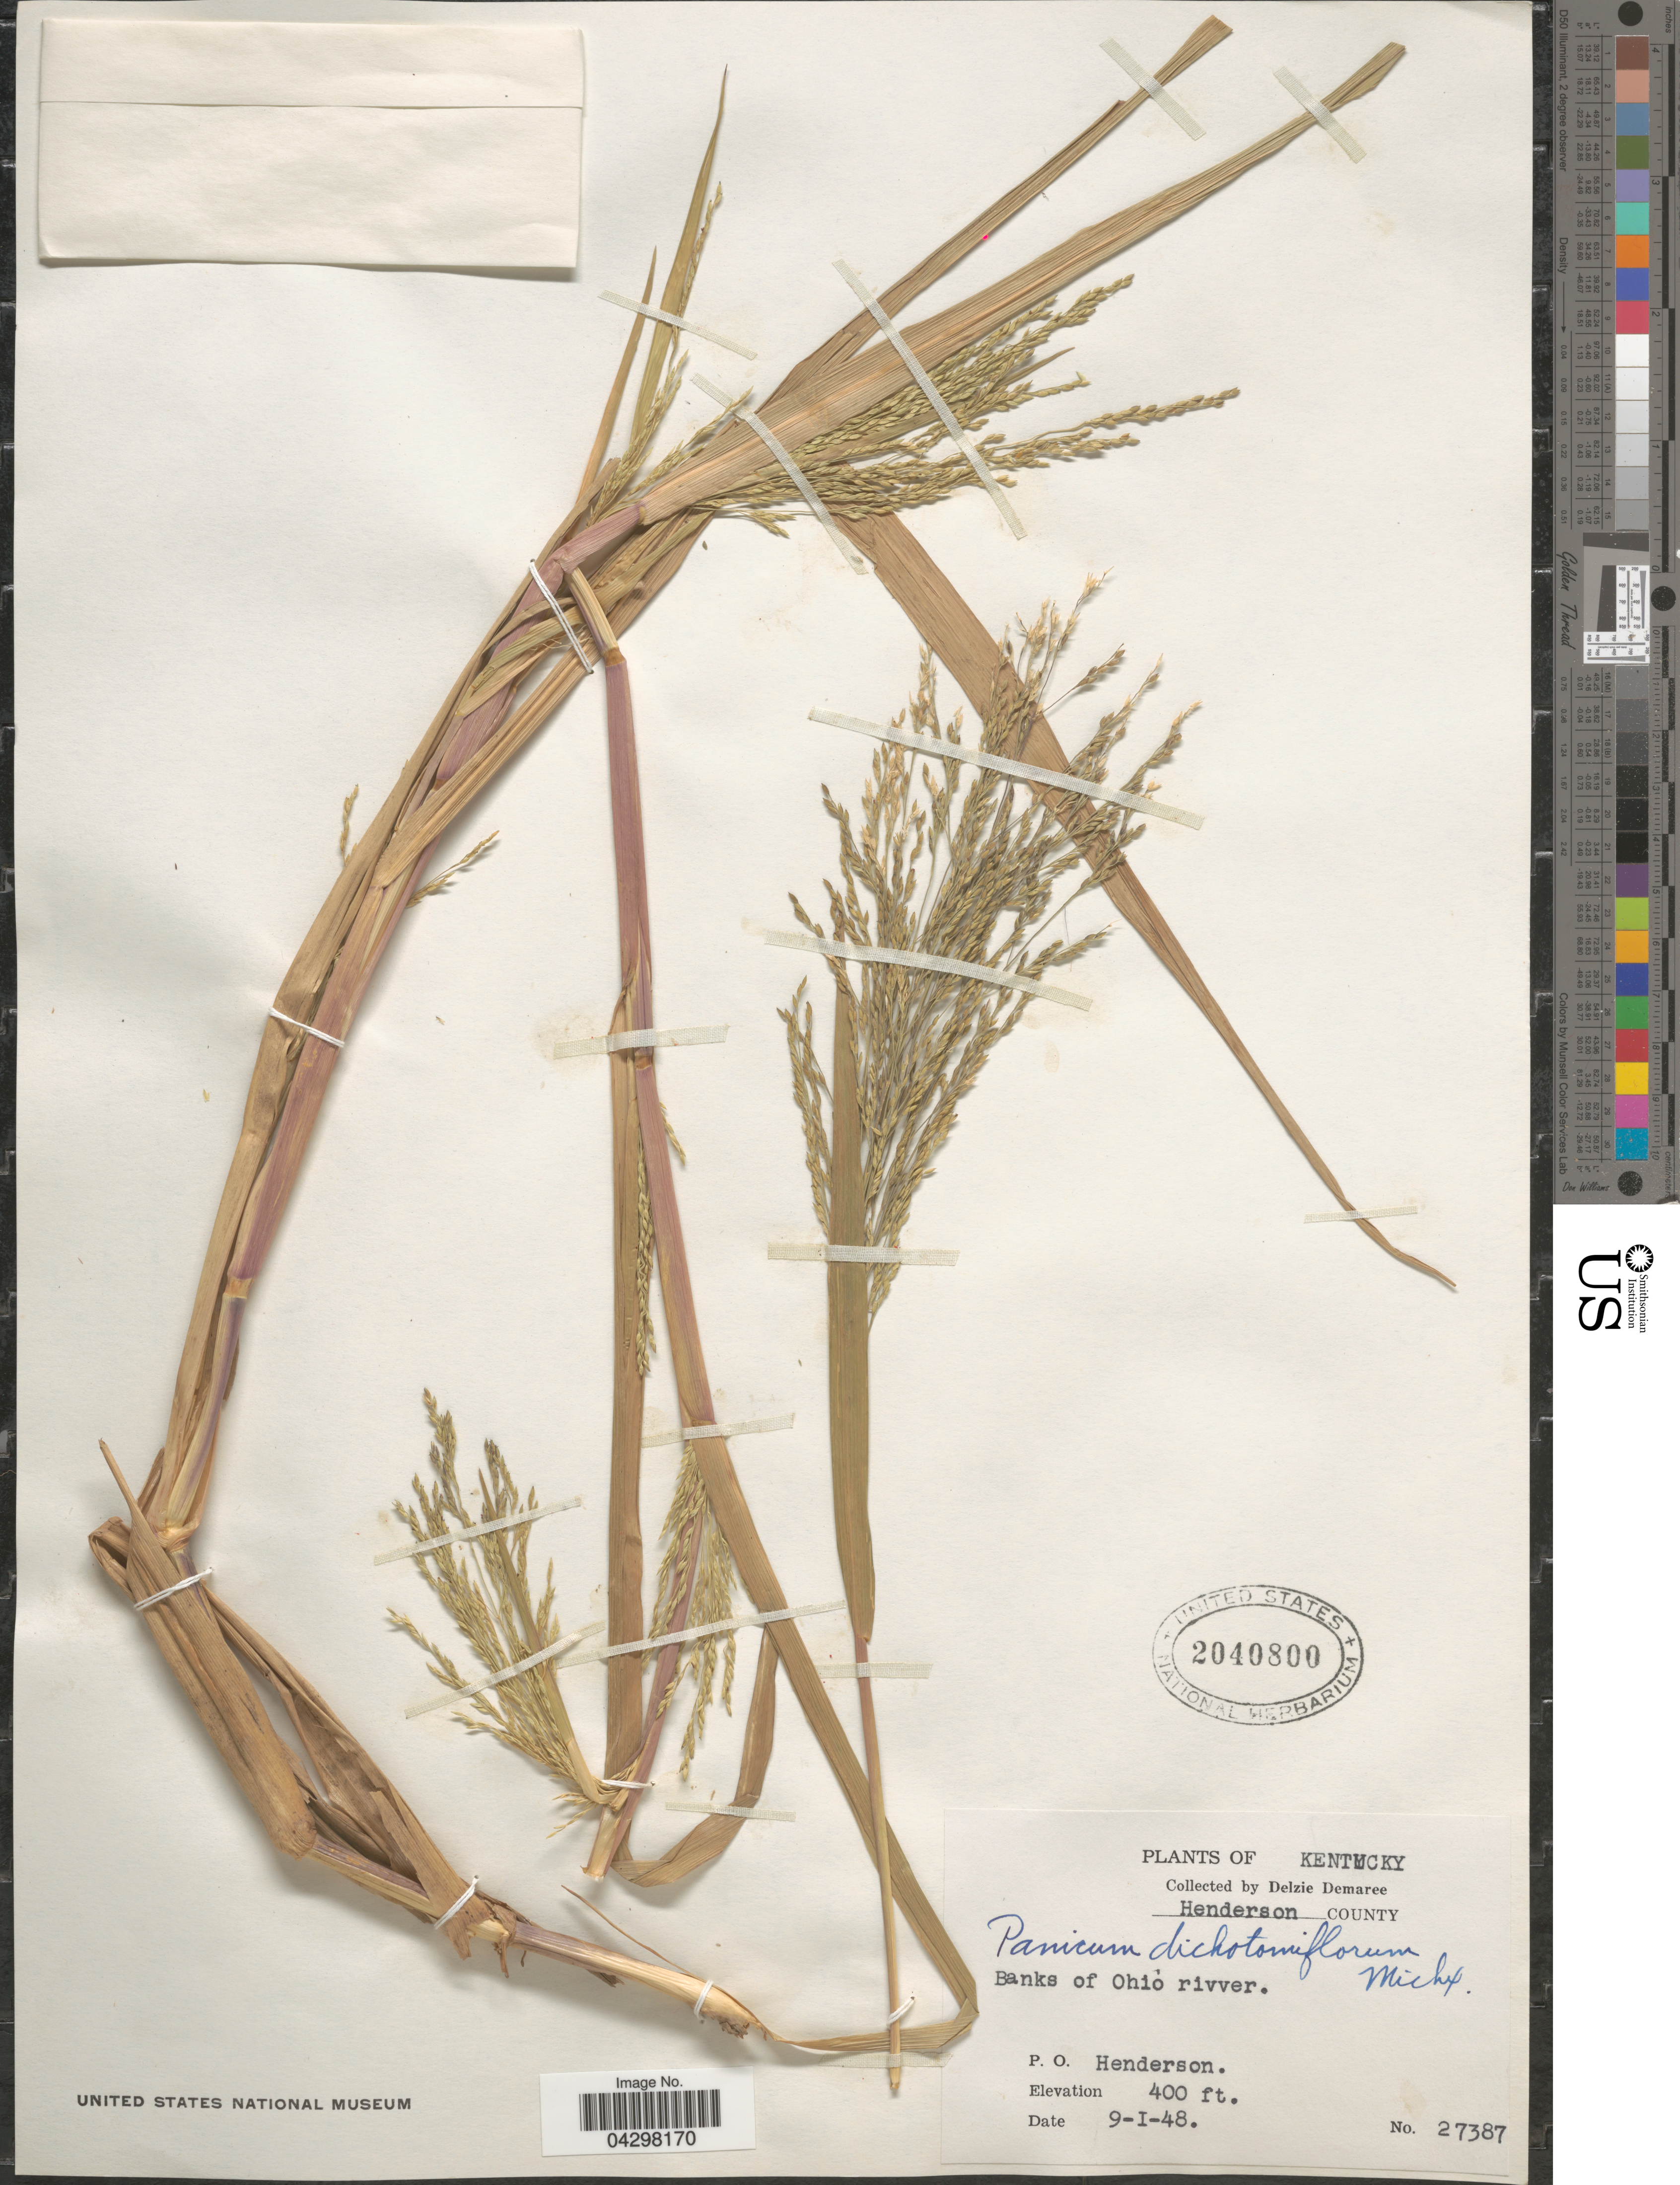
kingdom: Plantae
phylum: Tracheophyta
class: Liliopsida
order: Poales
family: Poaceae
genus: Panicum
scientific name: Panicum dichotomiflorum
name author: Michx.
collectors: D. Demaree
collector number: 27387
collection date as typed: Transcribed d/m/y: 1/9/48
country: United States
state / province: Kentucky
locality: Henderson County. Banks of Ohio rivver. P. O. Henderson.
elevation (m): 122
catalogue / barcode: US 2040800